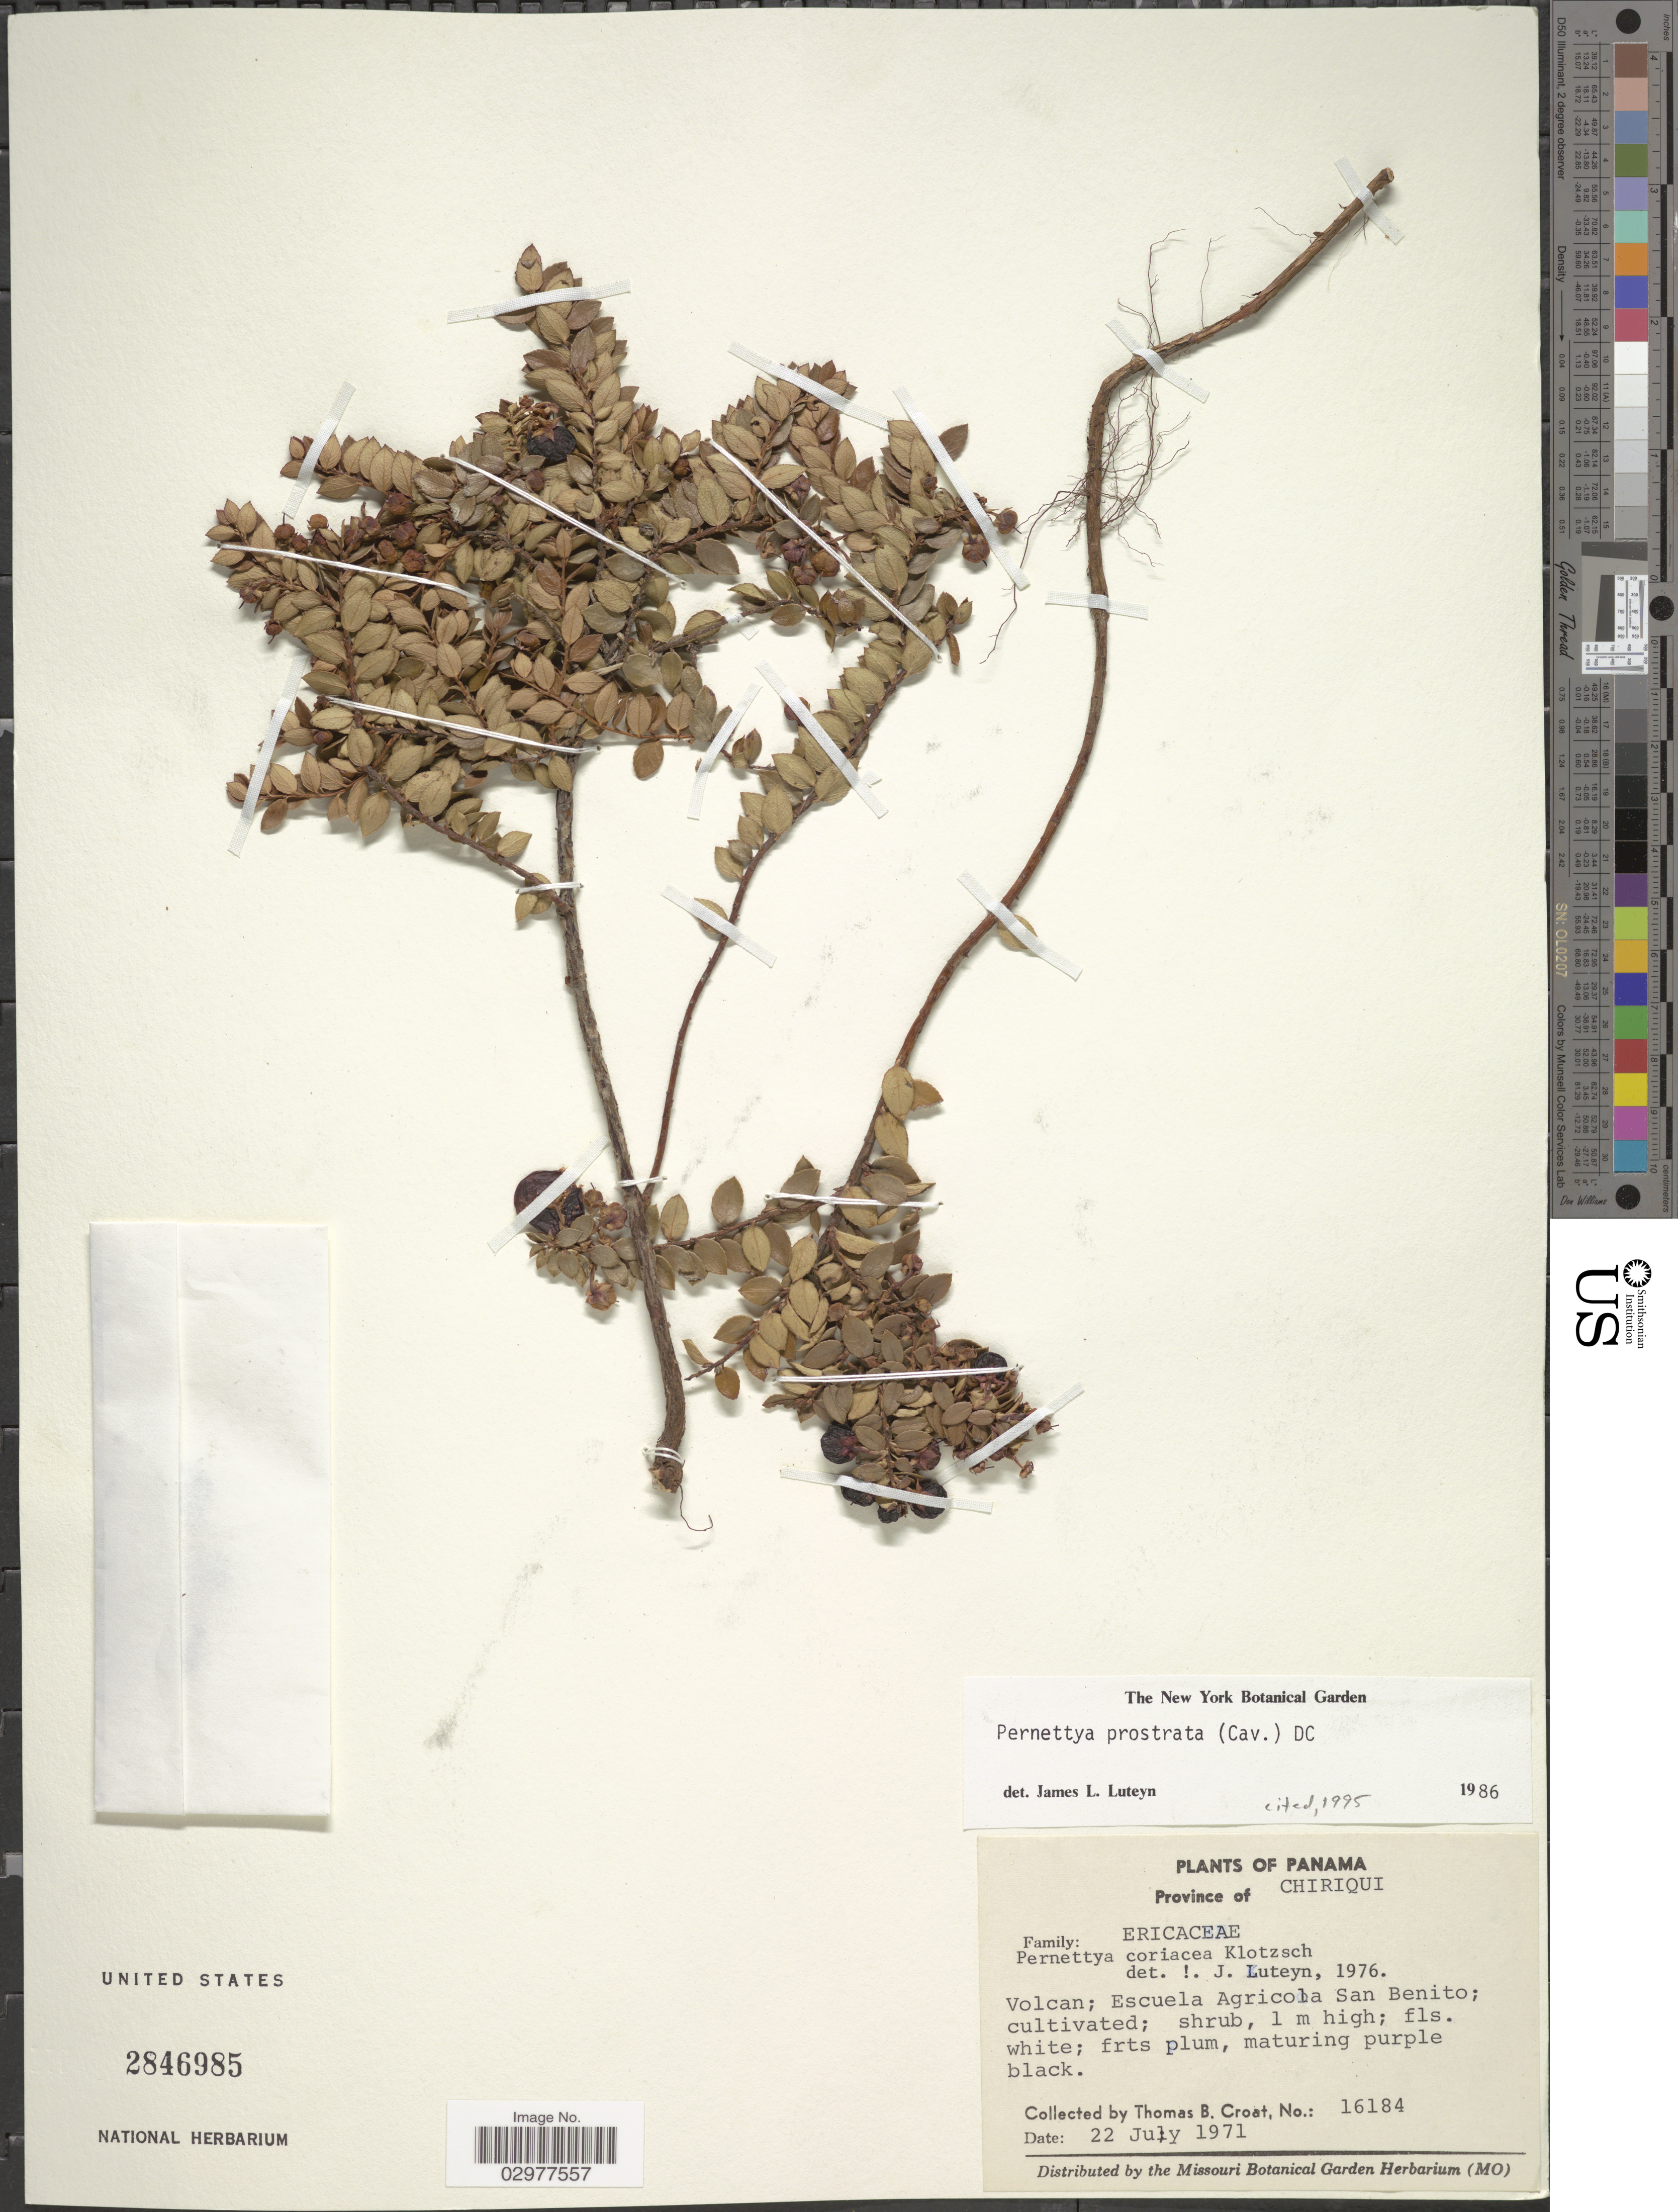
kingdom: Plantae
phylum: Tracheophyta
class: Magnoliopsida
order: Ericales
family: Ericaceae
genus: Pernettya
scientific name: Pernettya prostrata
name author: (Cav.) DC.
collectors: T. B. Croat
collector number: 16184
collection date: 1971-07-22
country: Panama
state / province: Chiriqui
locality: Volcan; Escuela Agricola San Benito.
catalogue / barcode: US 2846985